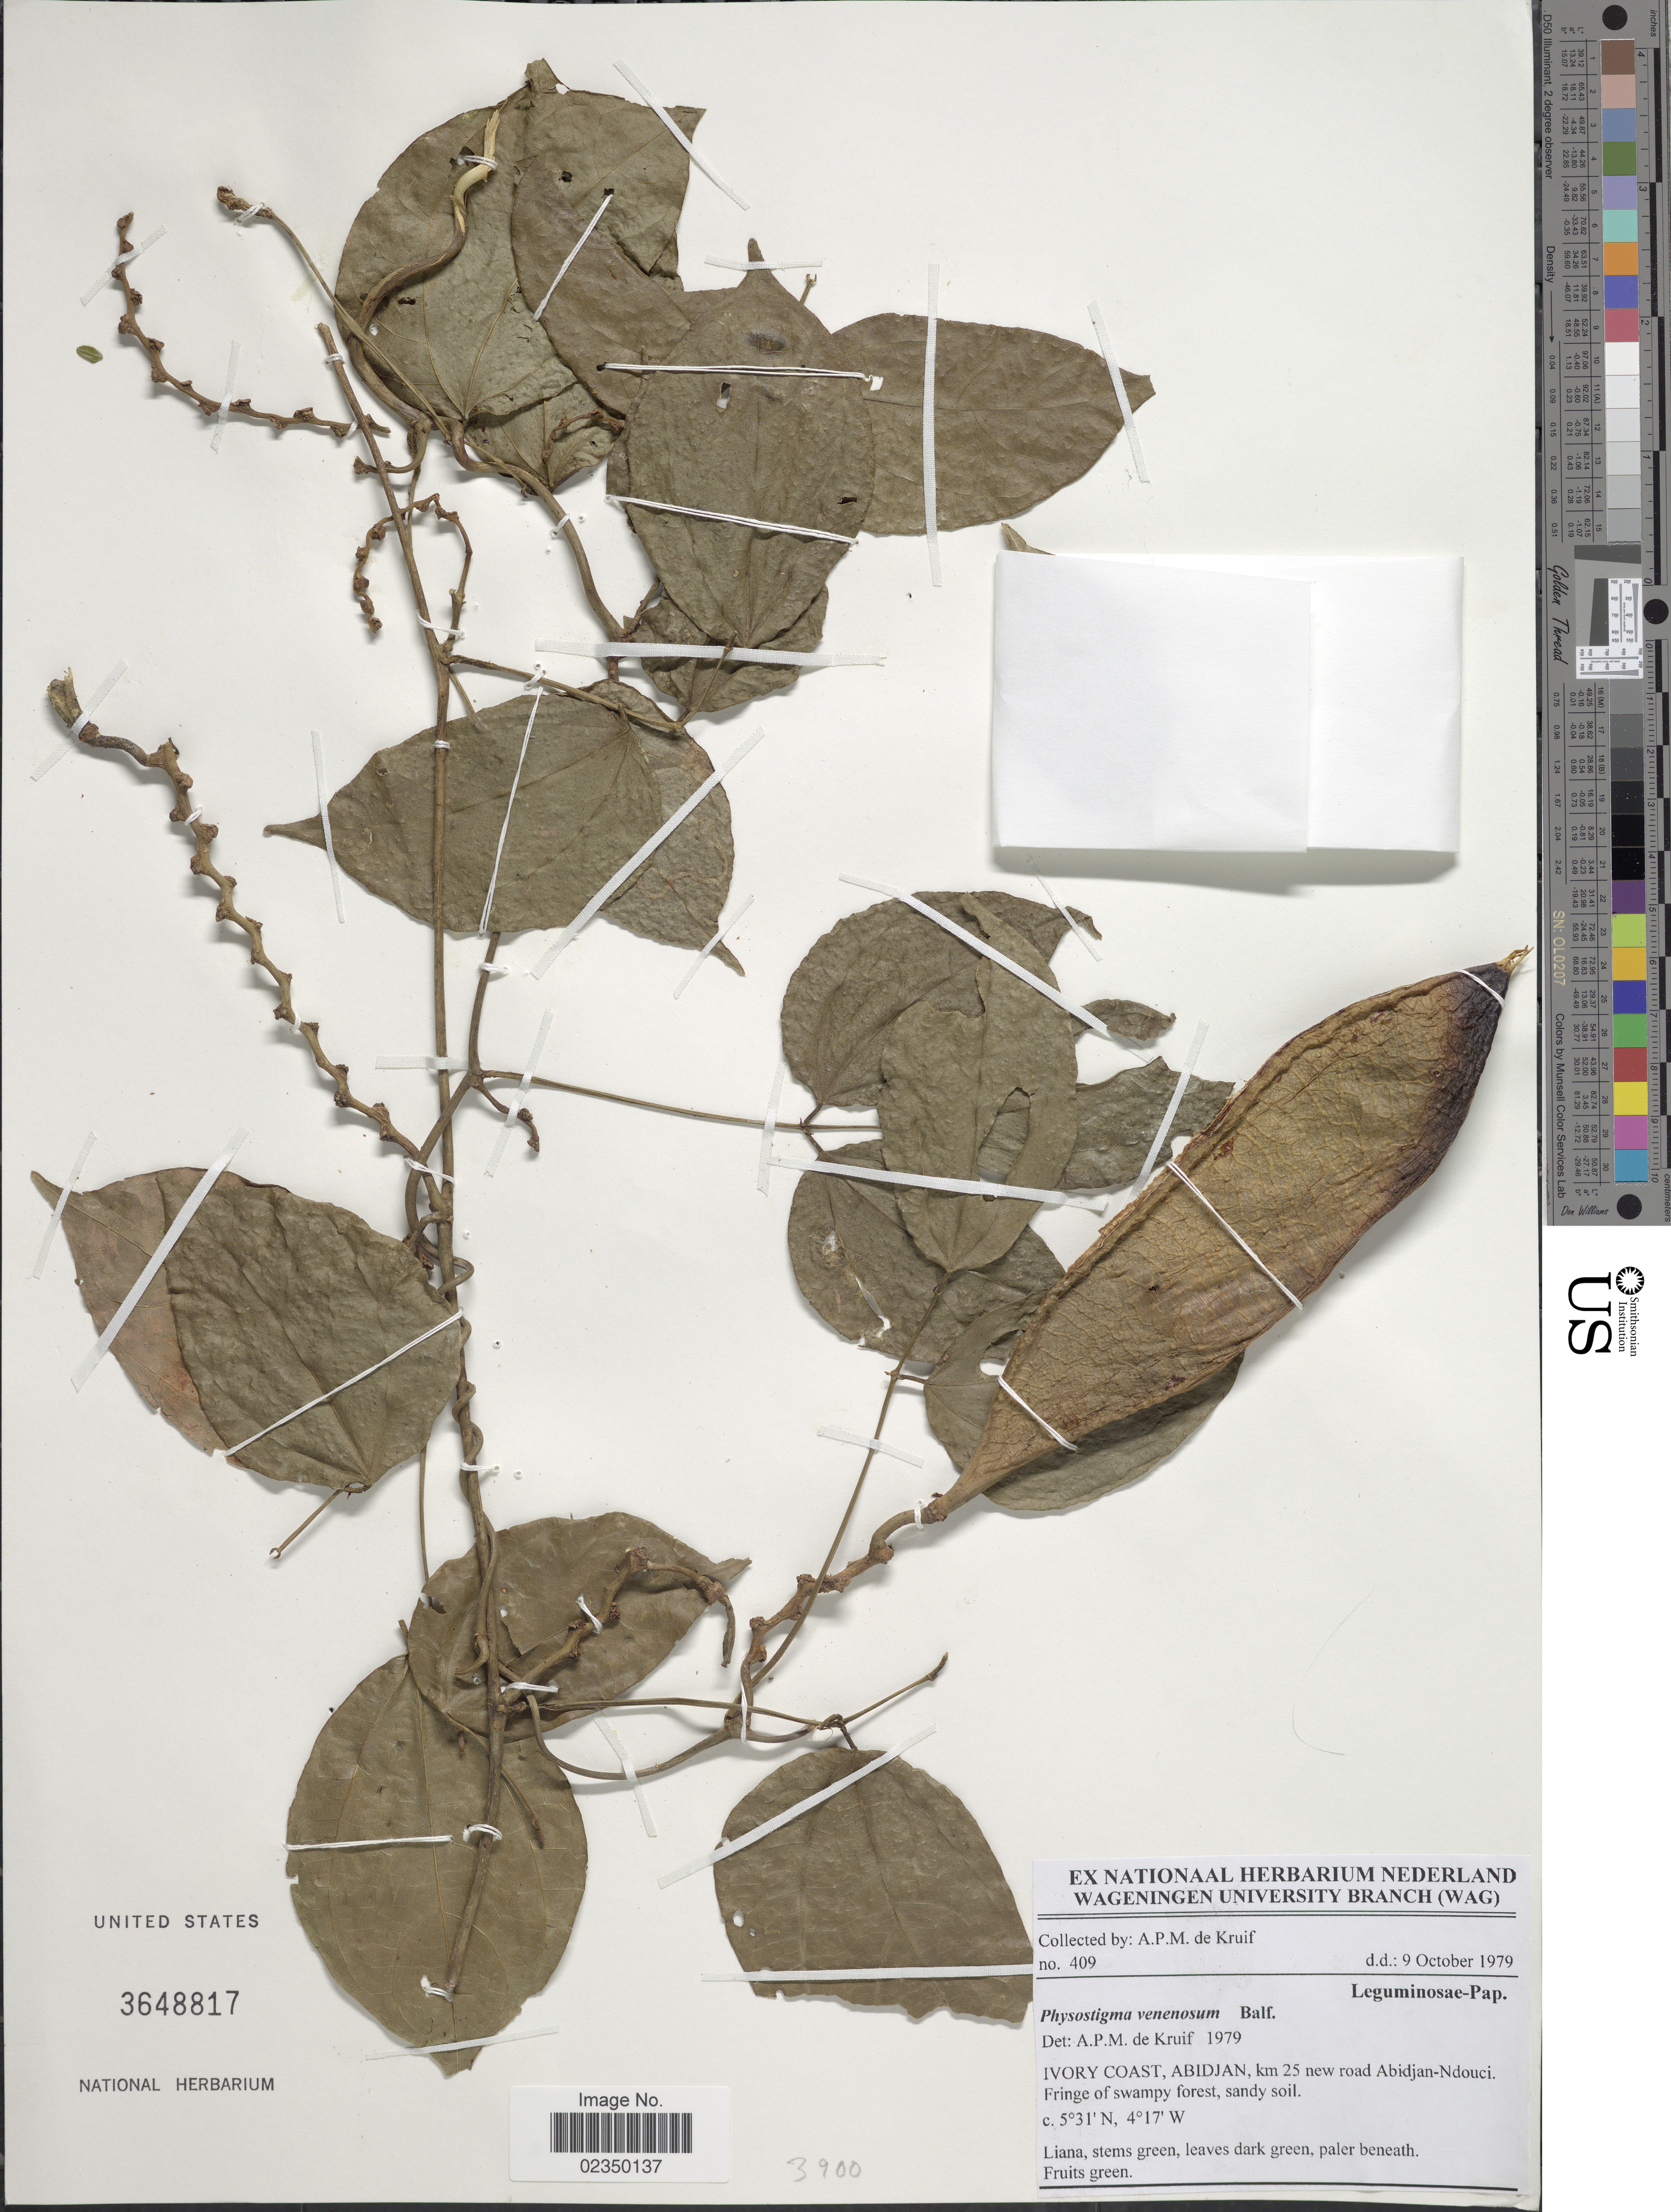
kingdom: Plantae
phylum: Tracheophyta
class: Magnoliopsida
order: Fabales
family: Fabaceae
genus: Physostigma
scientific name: Physostigma venenosum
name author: Balf. f.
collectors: A. P. de Kruif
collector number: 409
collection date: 1979-10-09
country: Ivory Coast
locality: Abidjan, km 25 new road Abidjan-Ndouci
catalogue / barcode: US 3648817